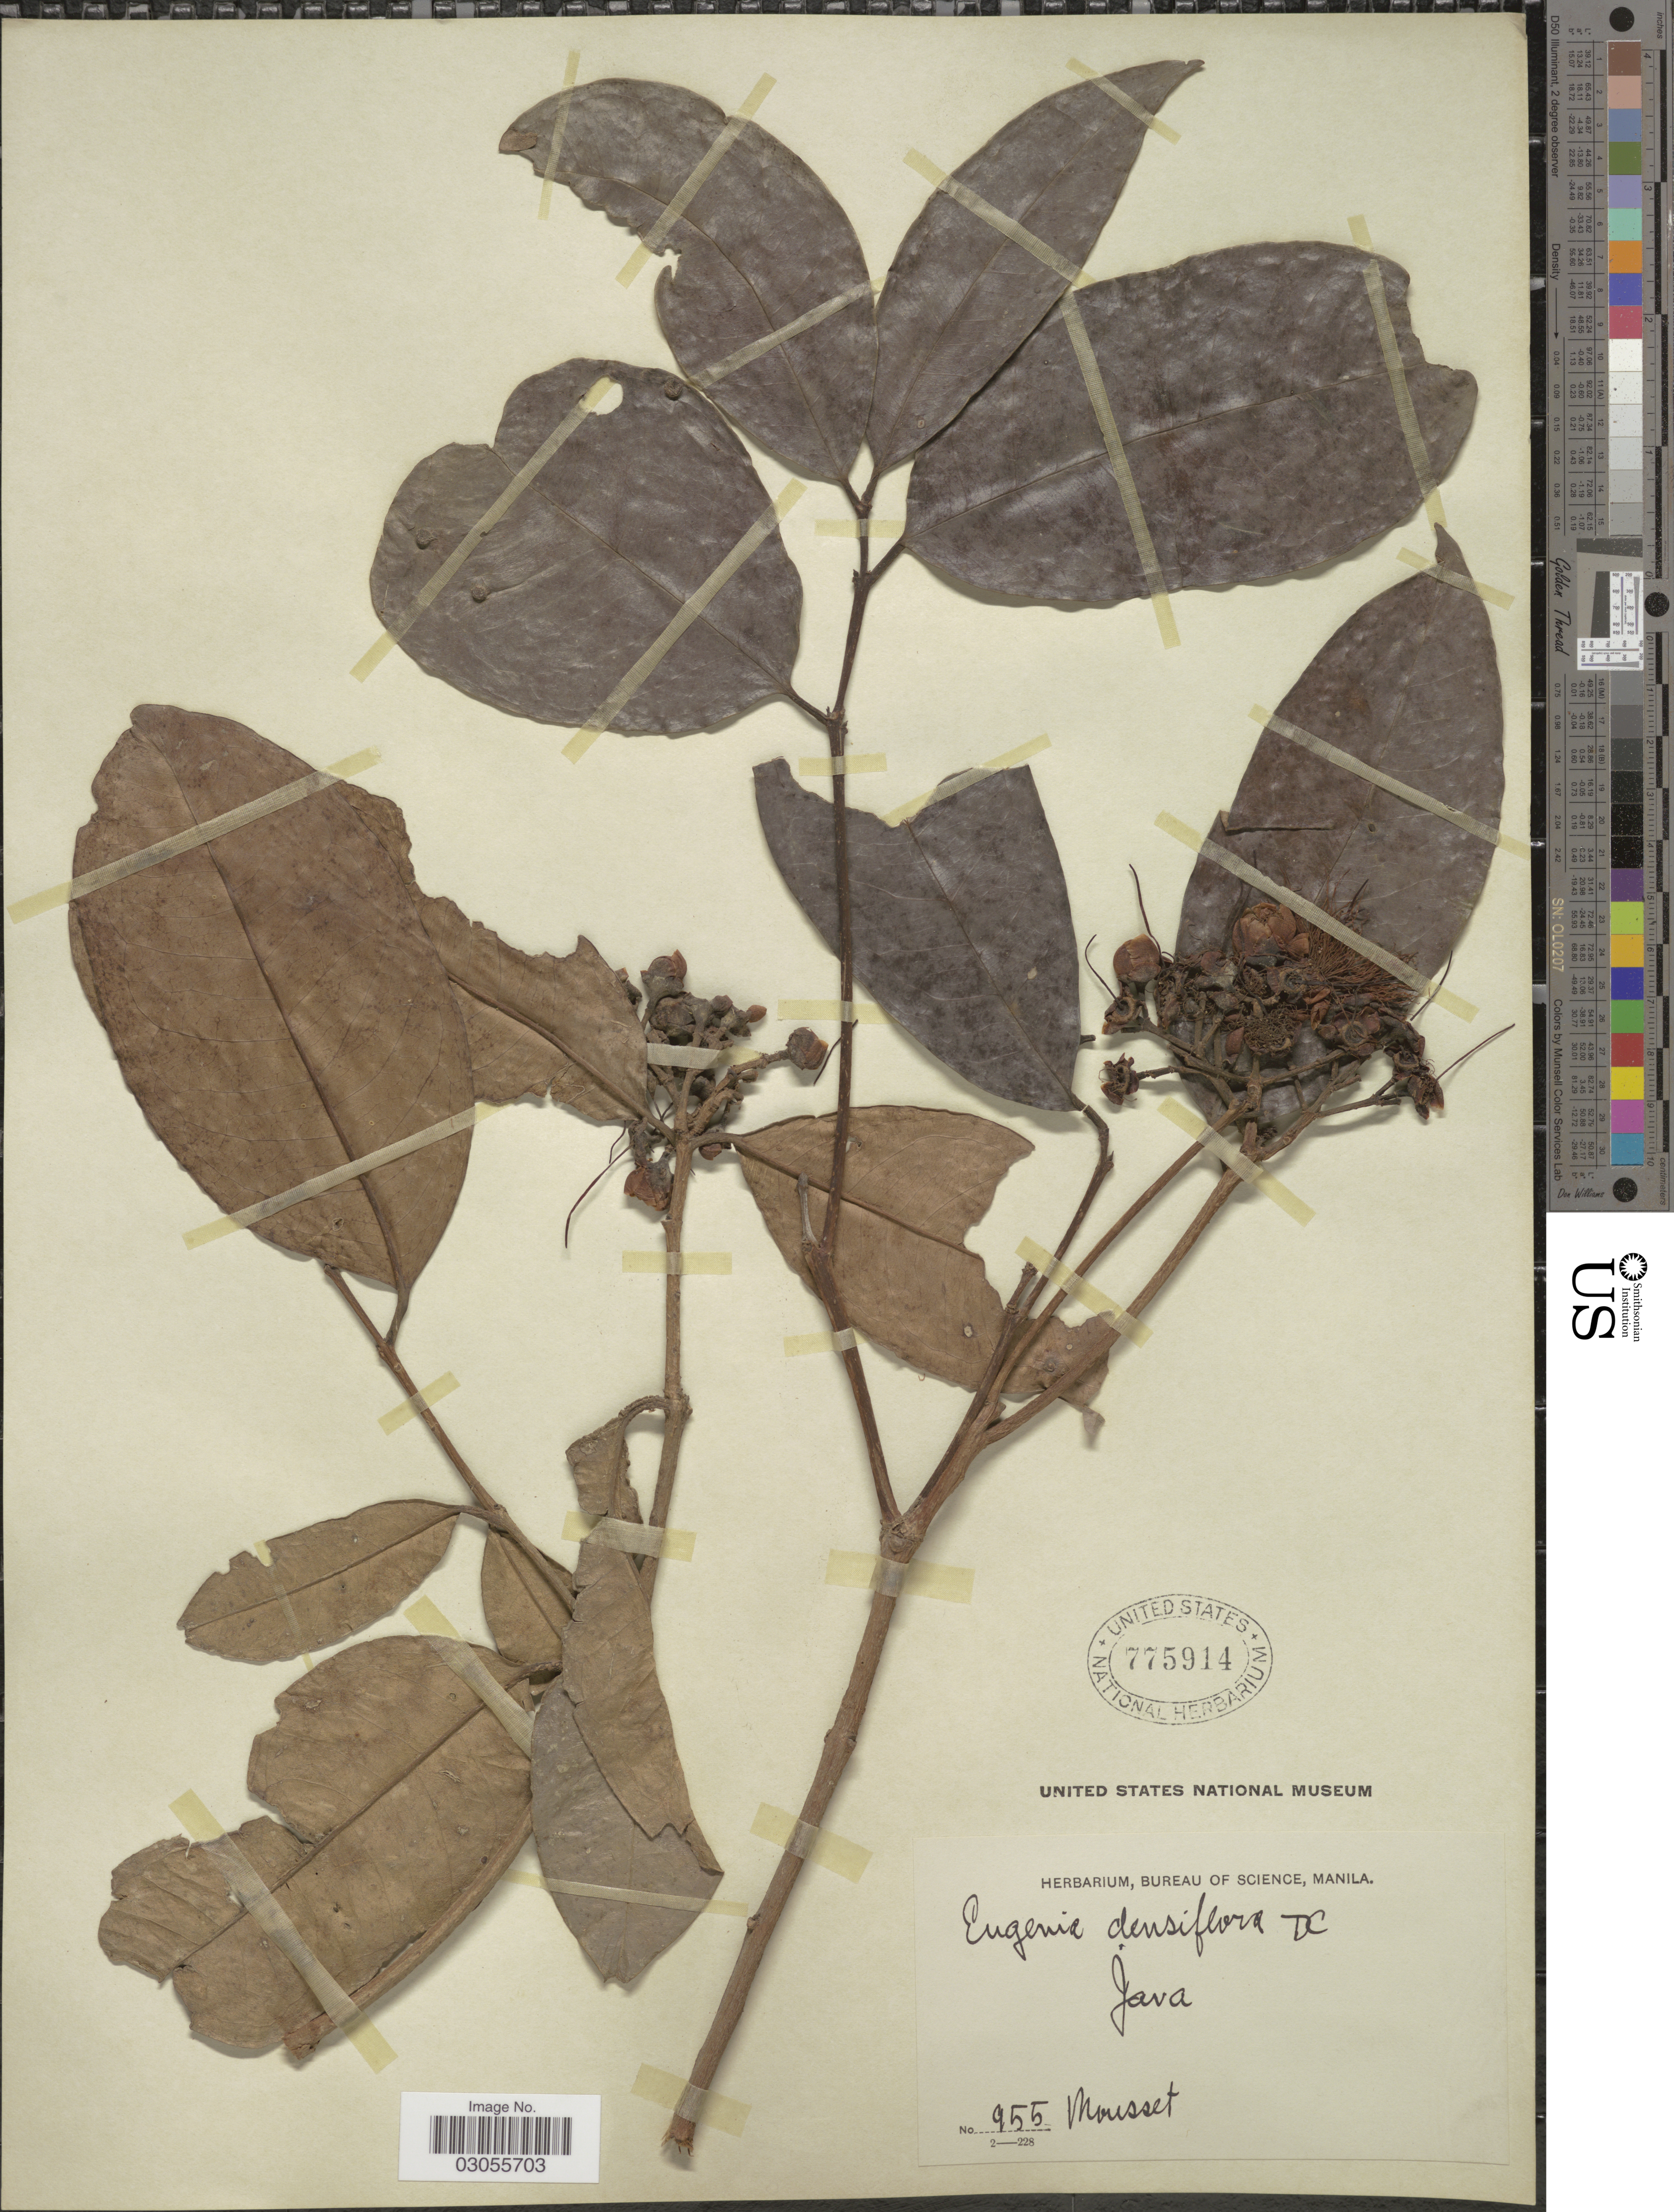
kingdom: Plantae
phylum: Tracheophyta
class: Magnoliopsida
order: Myrtales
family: Myrtaceae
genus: Syzygium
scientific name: Syzygium pycnanthum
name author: Merr. & L.M. Perry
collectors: Mousset, --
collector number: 955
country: Indonesia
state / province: Java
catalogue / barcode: US 775914